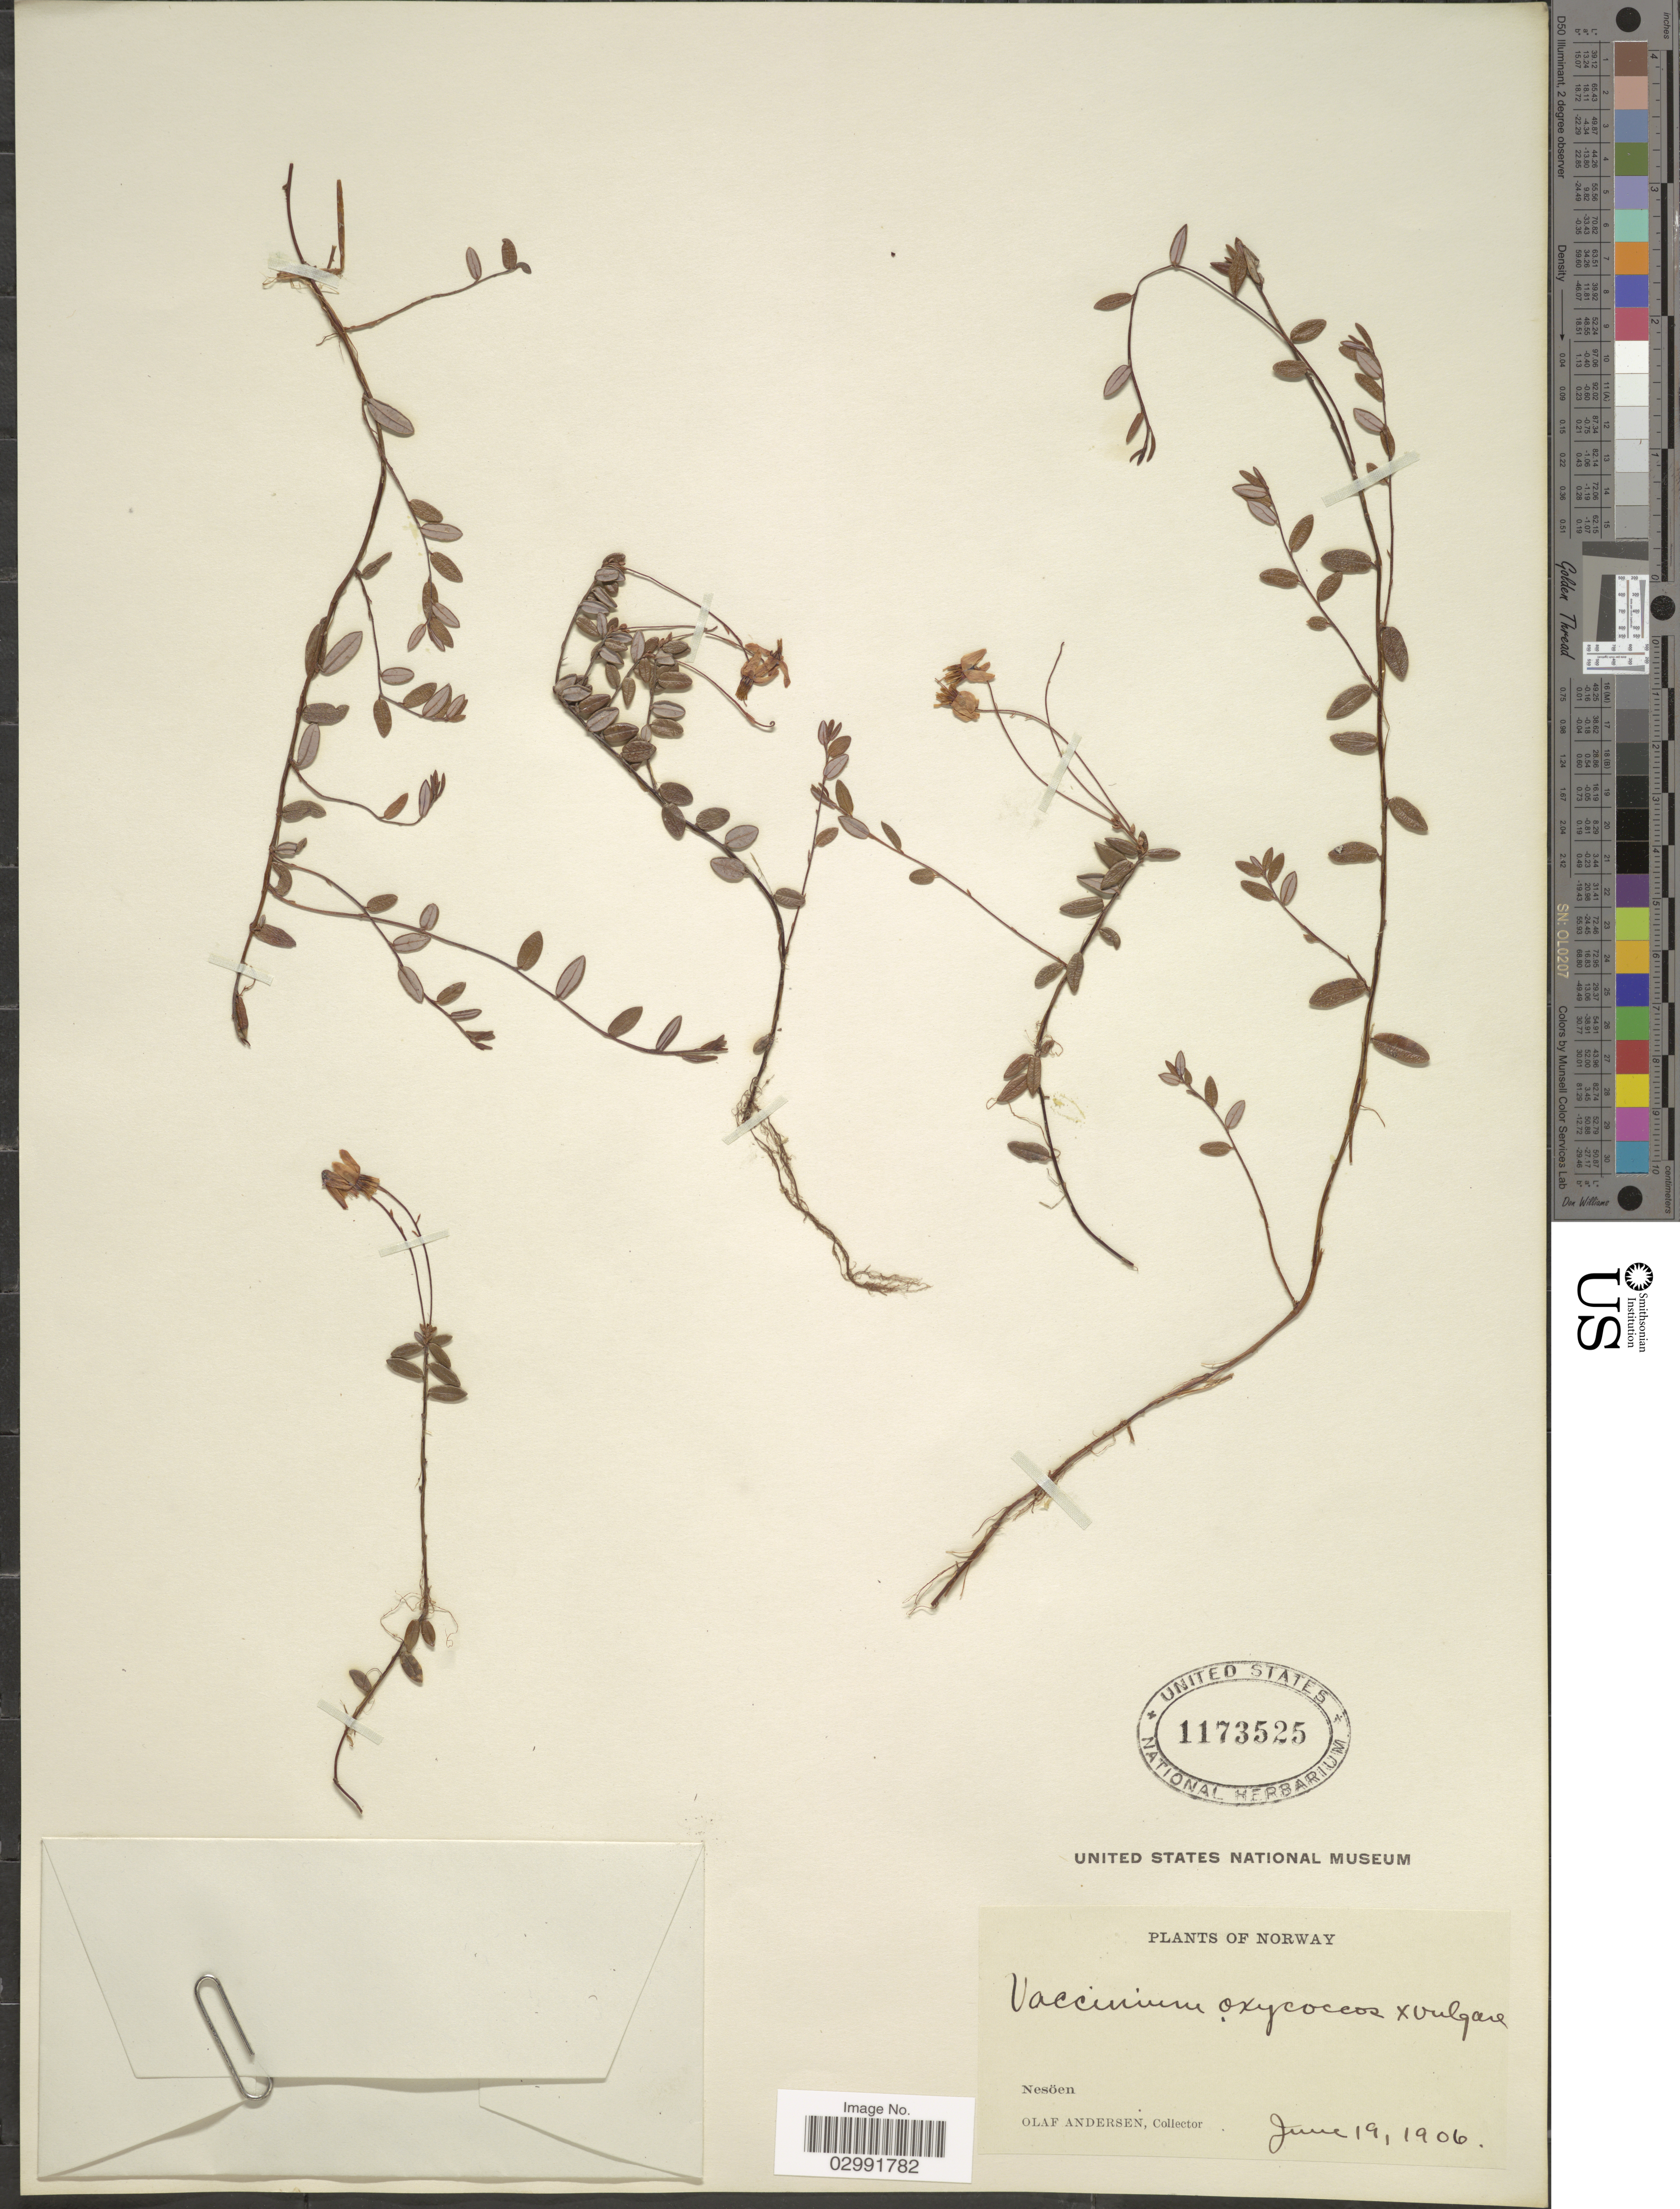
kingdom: Plantae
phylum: Tracheophyta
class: Magnoliopsida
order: Ericales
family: Ericaceae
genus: Vaccinium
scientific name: Vaccinium oxycoccos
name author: L.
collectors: O. Andersen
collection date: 1906-06-19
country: Norway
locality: Nesöen.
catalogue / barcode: US 1173525